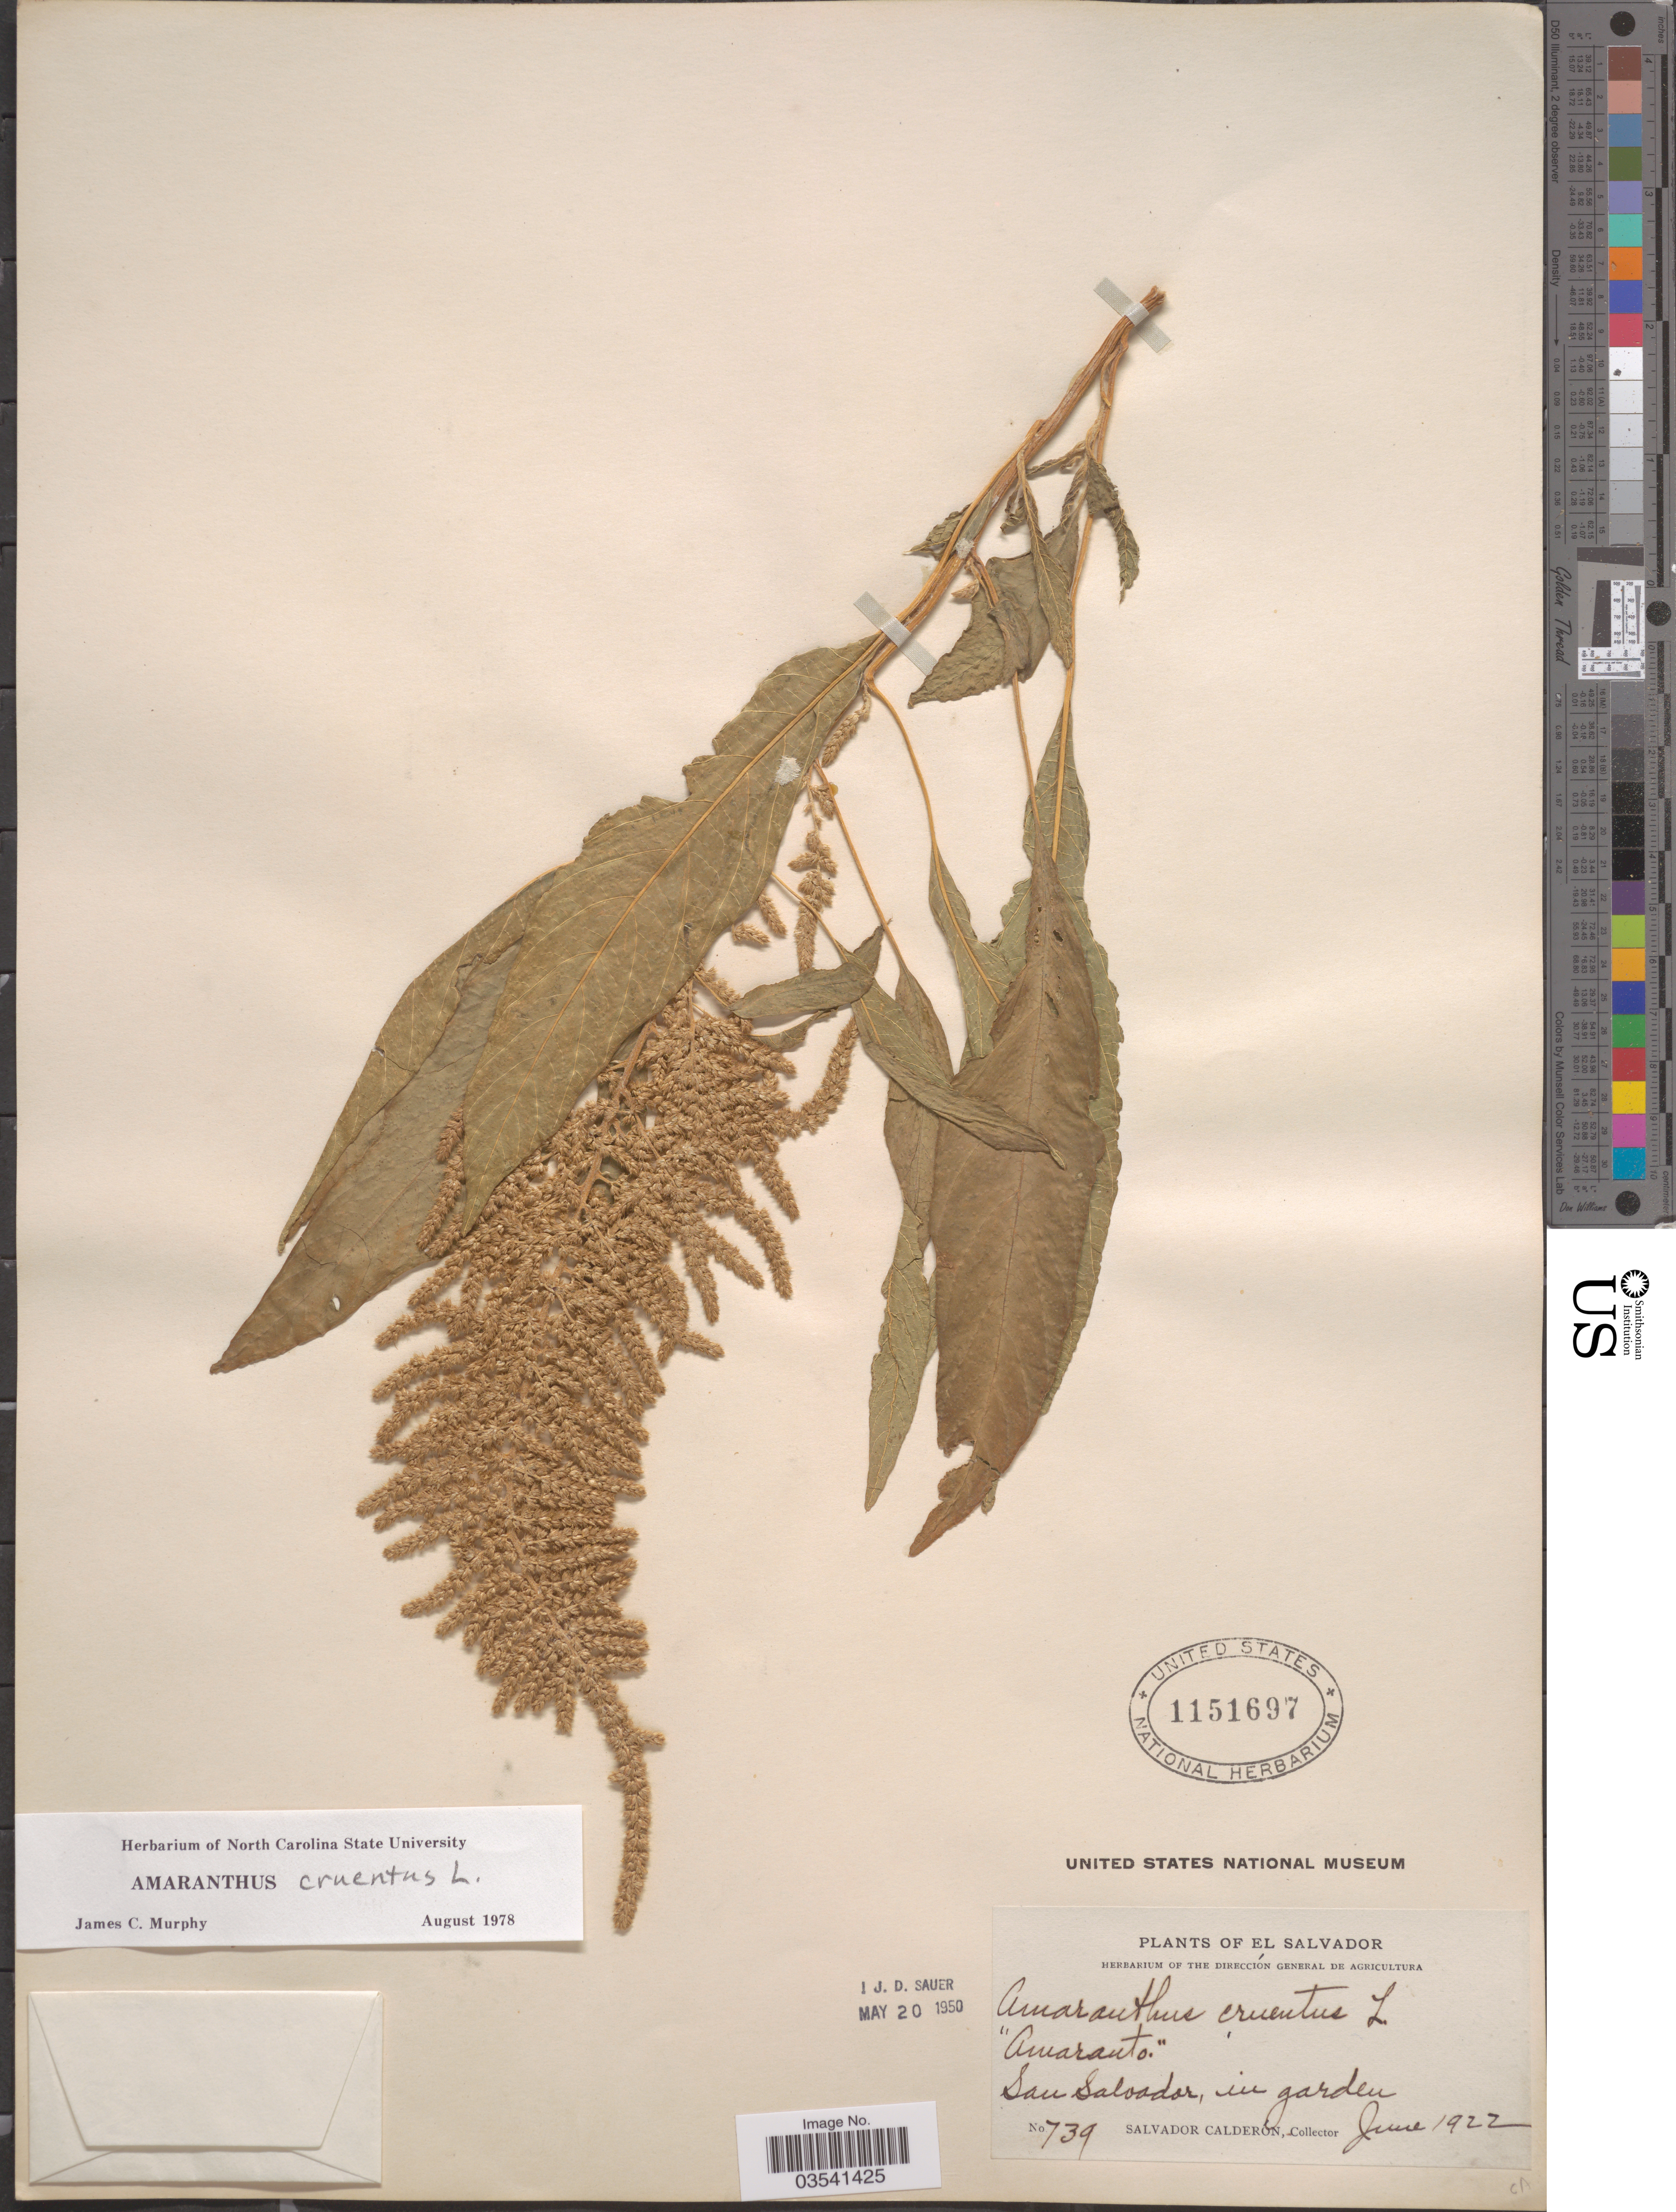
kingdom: Plantae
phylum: Tracheophyta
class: Magnoliopsida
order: Caryophyllales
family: Amaranthaceae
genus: Amaranthus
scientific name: Amaranthus cruentus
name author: L.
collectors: S. Calderón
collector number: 739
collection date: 1922-06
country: El Salvador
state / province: San Salvador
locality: In garden.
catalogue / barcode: US 1151697